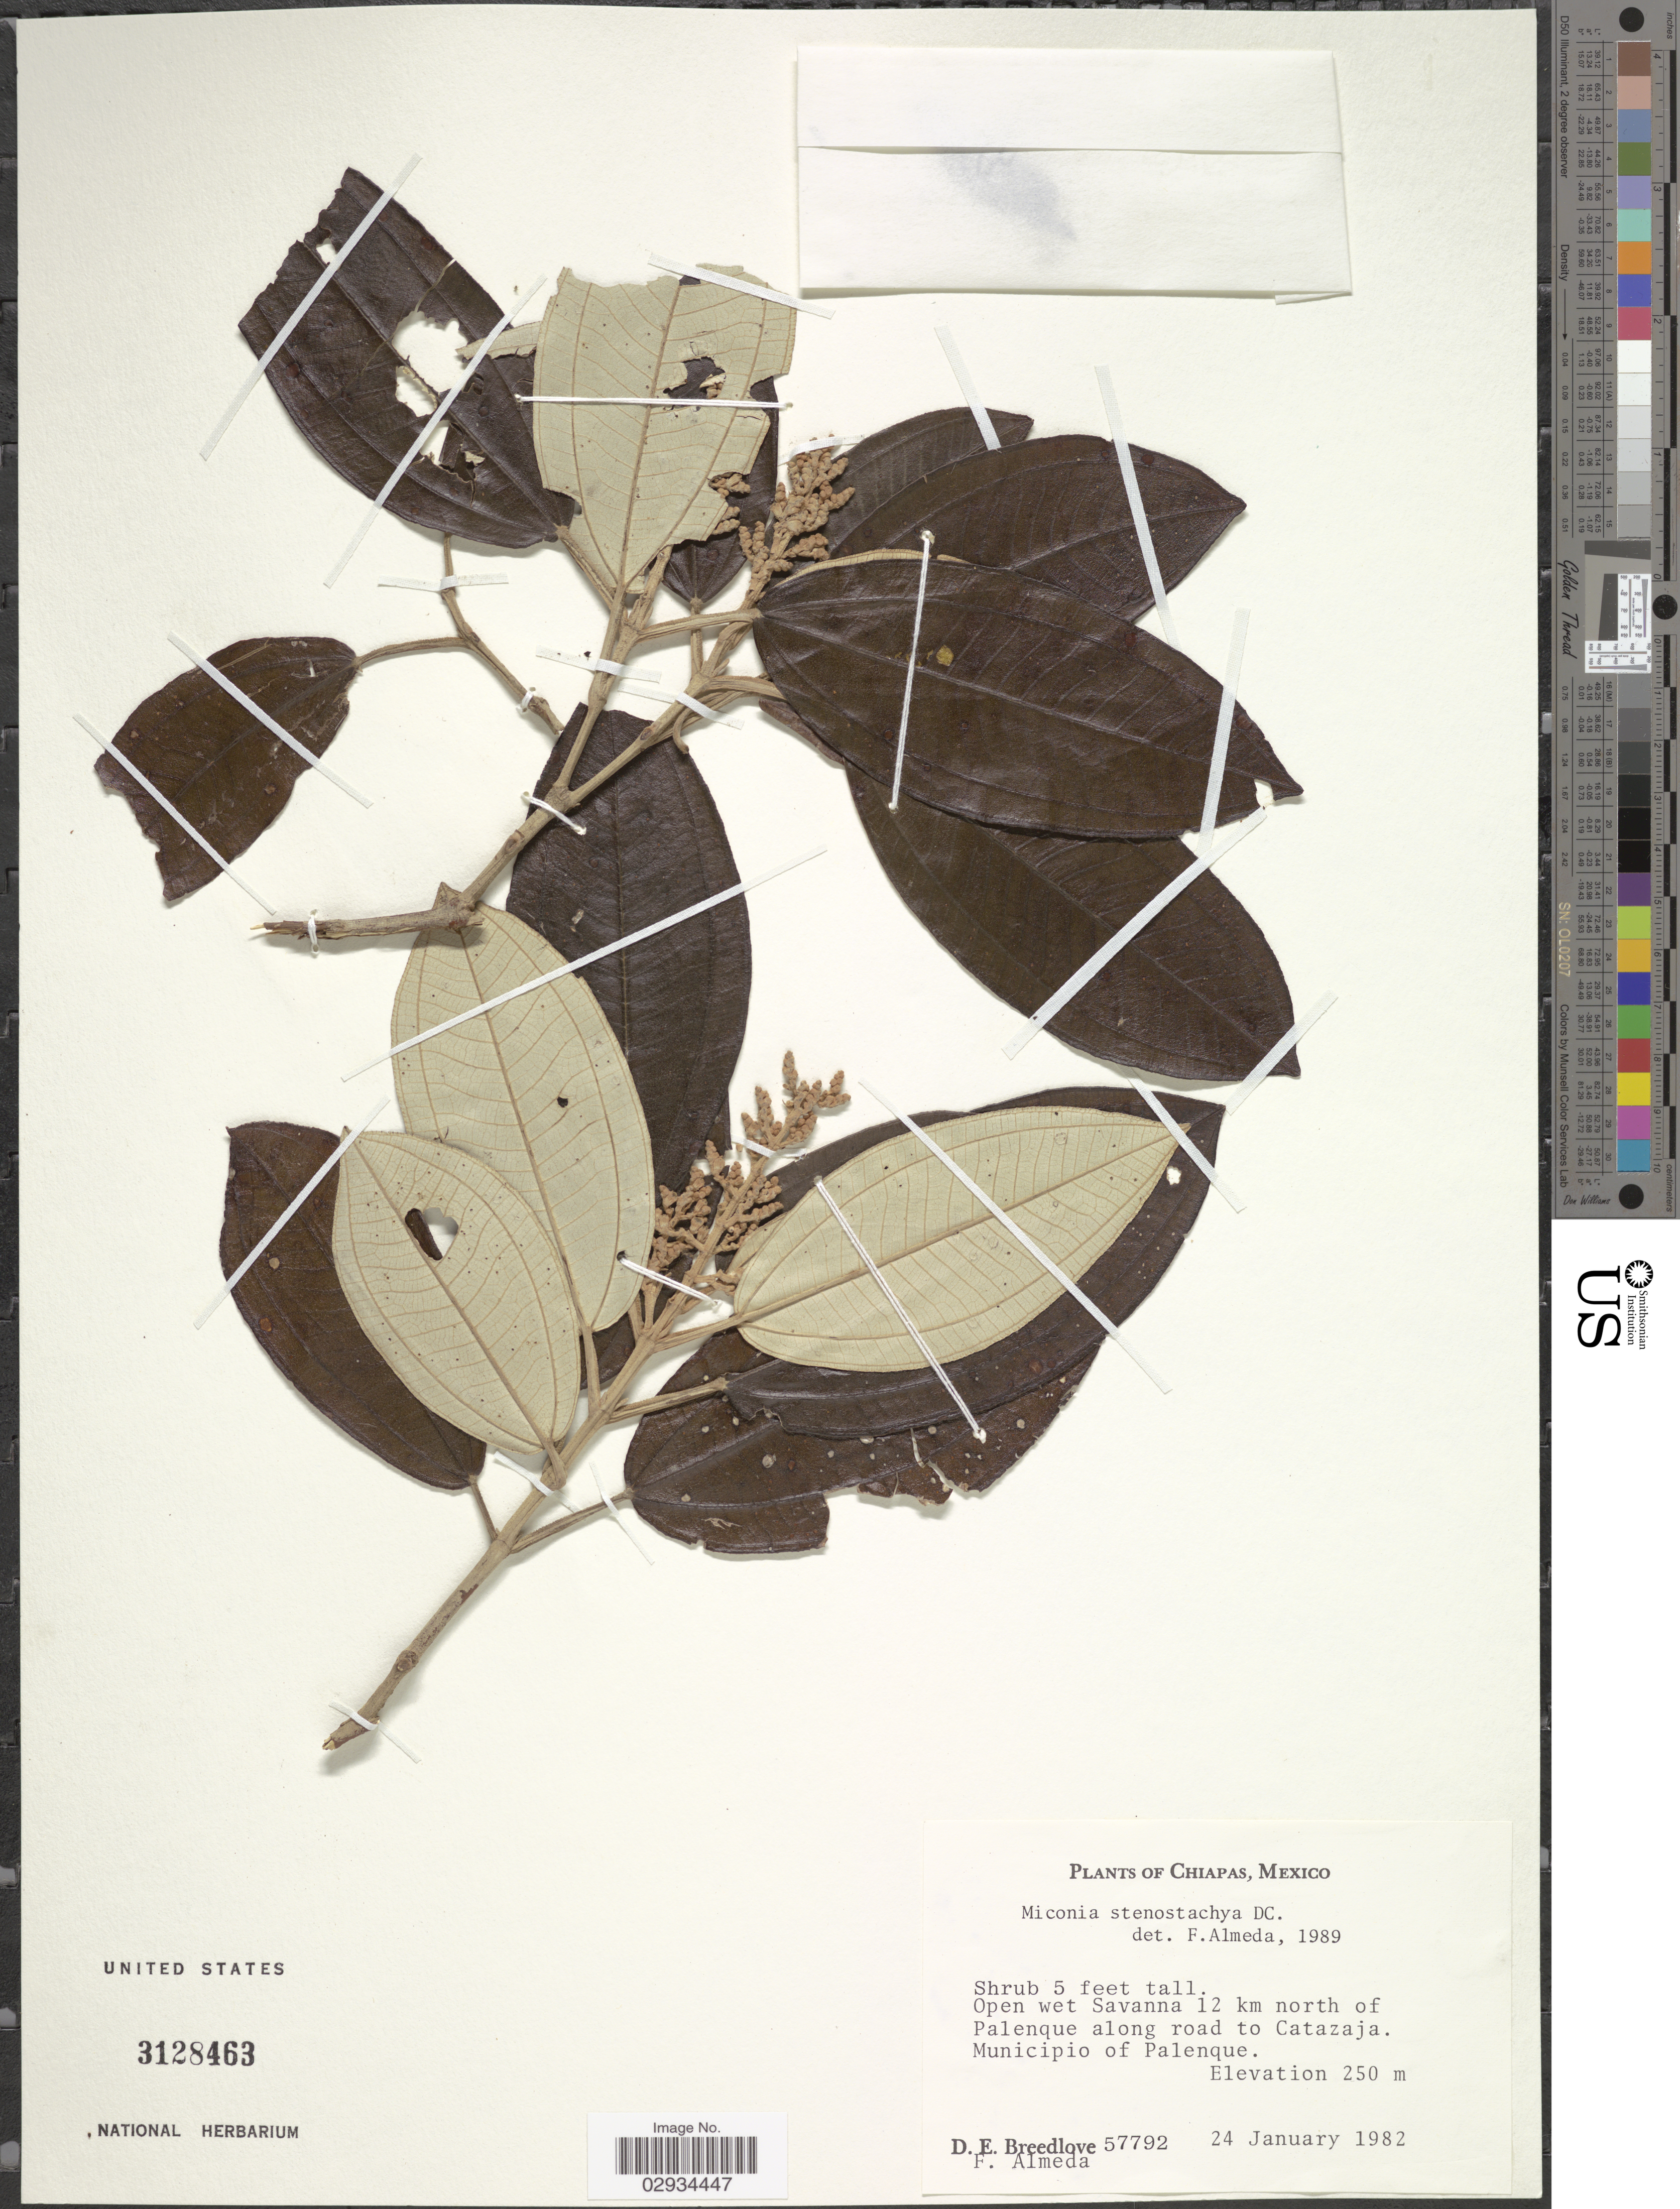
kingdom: Plantae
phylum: Tracheophyta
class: Magnoliopsida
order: Myrtales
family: Melastomataceae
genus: Miconia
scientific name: Miconia stenostachya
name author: DC.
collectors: D. E. Breedlove & F. Almeda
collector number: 57792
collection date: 1982-01-24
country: Mexico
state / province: Chiapas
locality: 12 km north of Palenque along road to Catazaja. Municipio of Palenque.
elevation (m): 250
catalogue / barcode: US 3128463